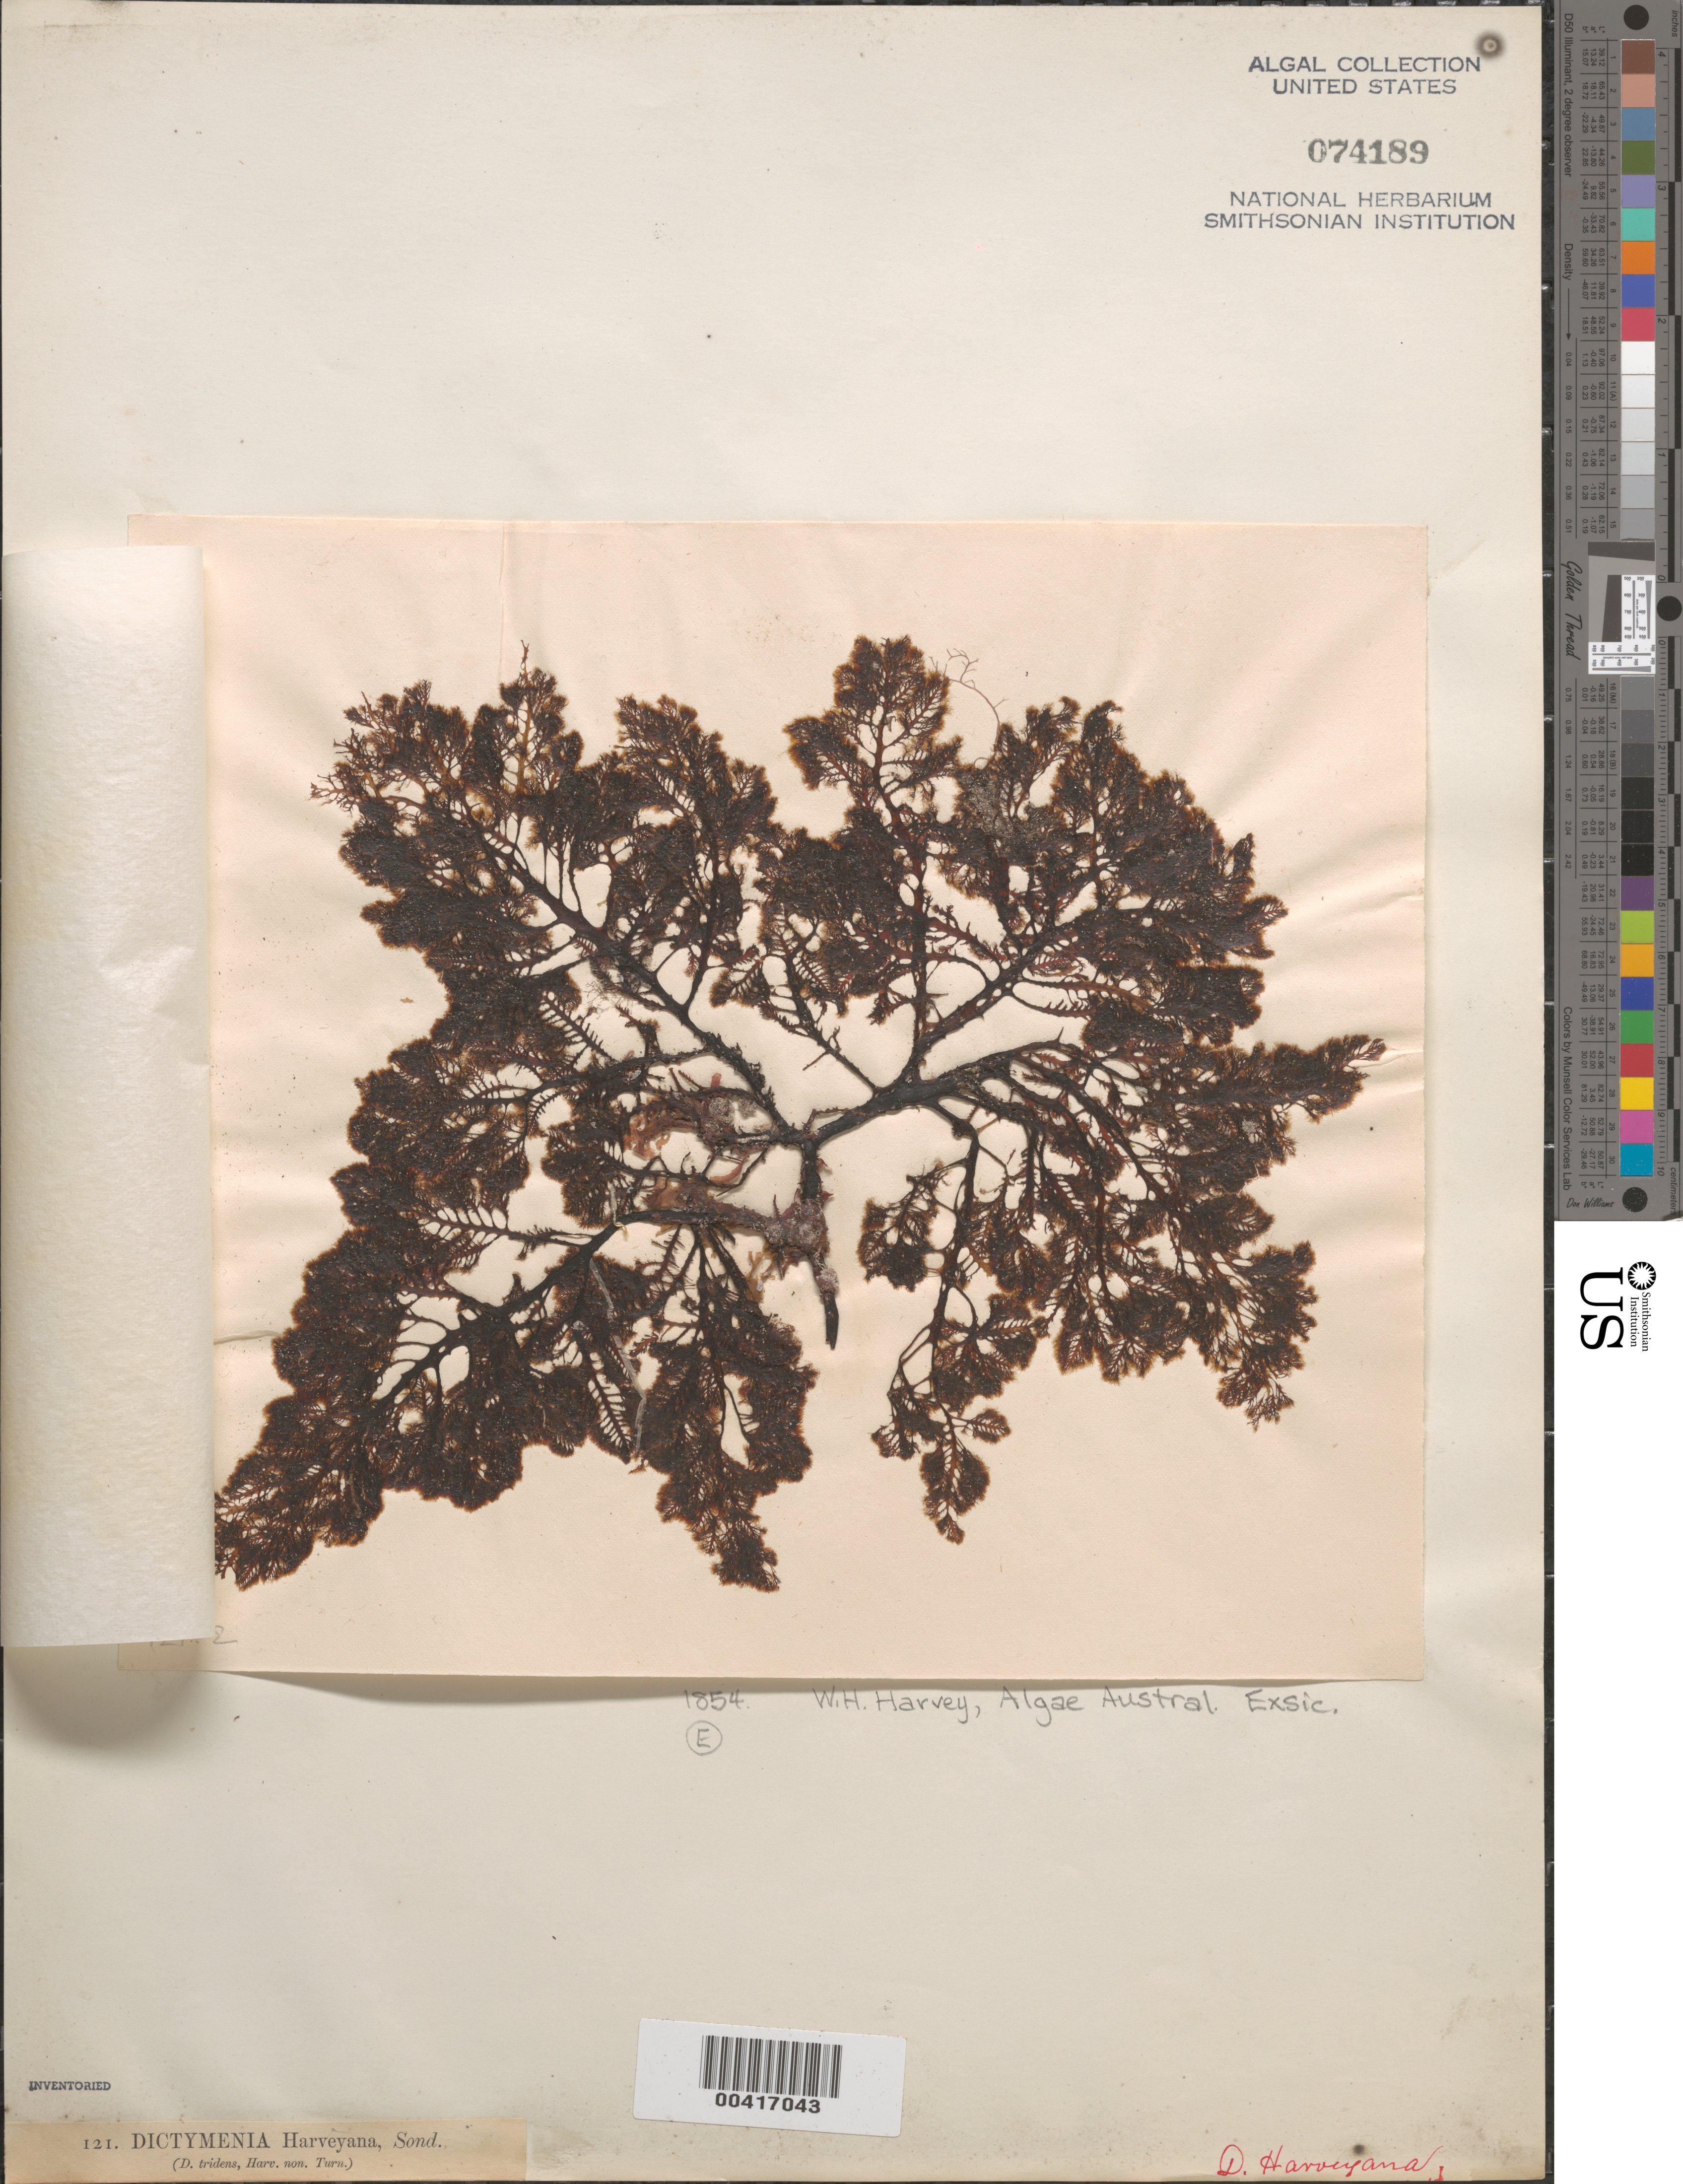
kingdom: Plantae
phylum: Rhodophyta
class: Florideophyceae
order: Ceramiales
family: Rhodomelaceae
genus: Dictyomenia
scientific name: Dictyomenia harveyana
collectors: W. Harvey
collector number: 121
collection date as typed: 1854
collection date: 1854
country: Australia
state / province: Western Australia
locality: Princess Royal Harbor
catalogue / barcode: US 74189